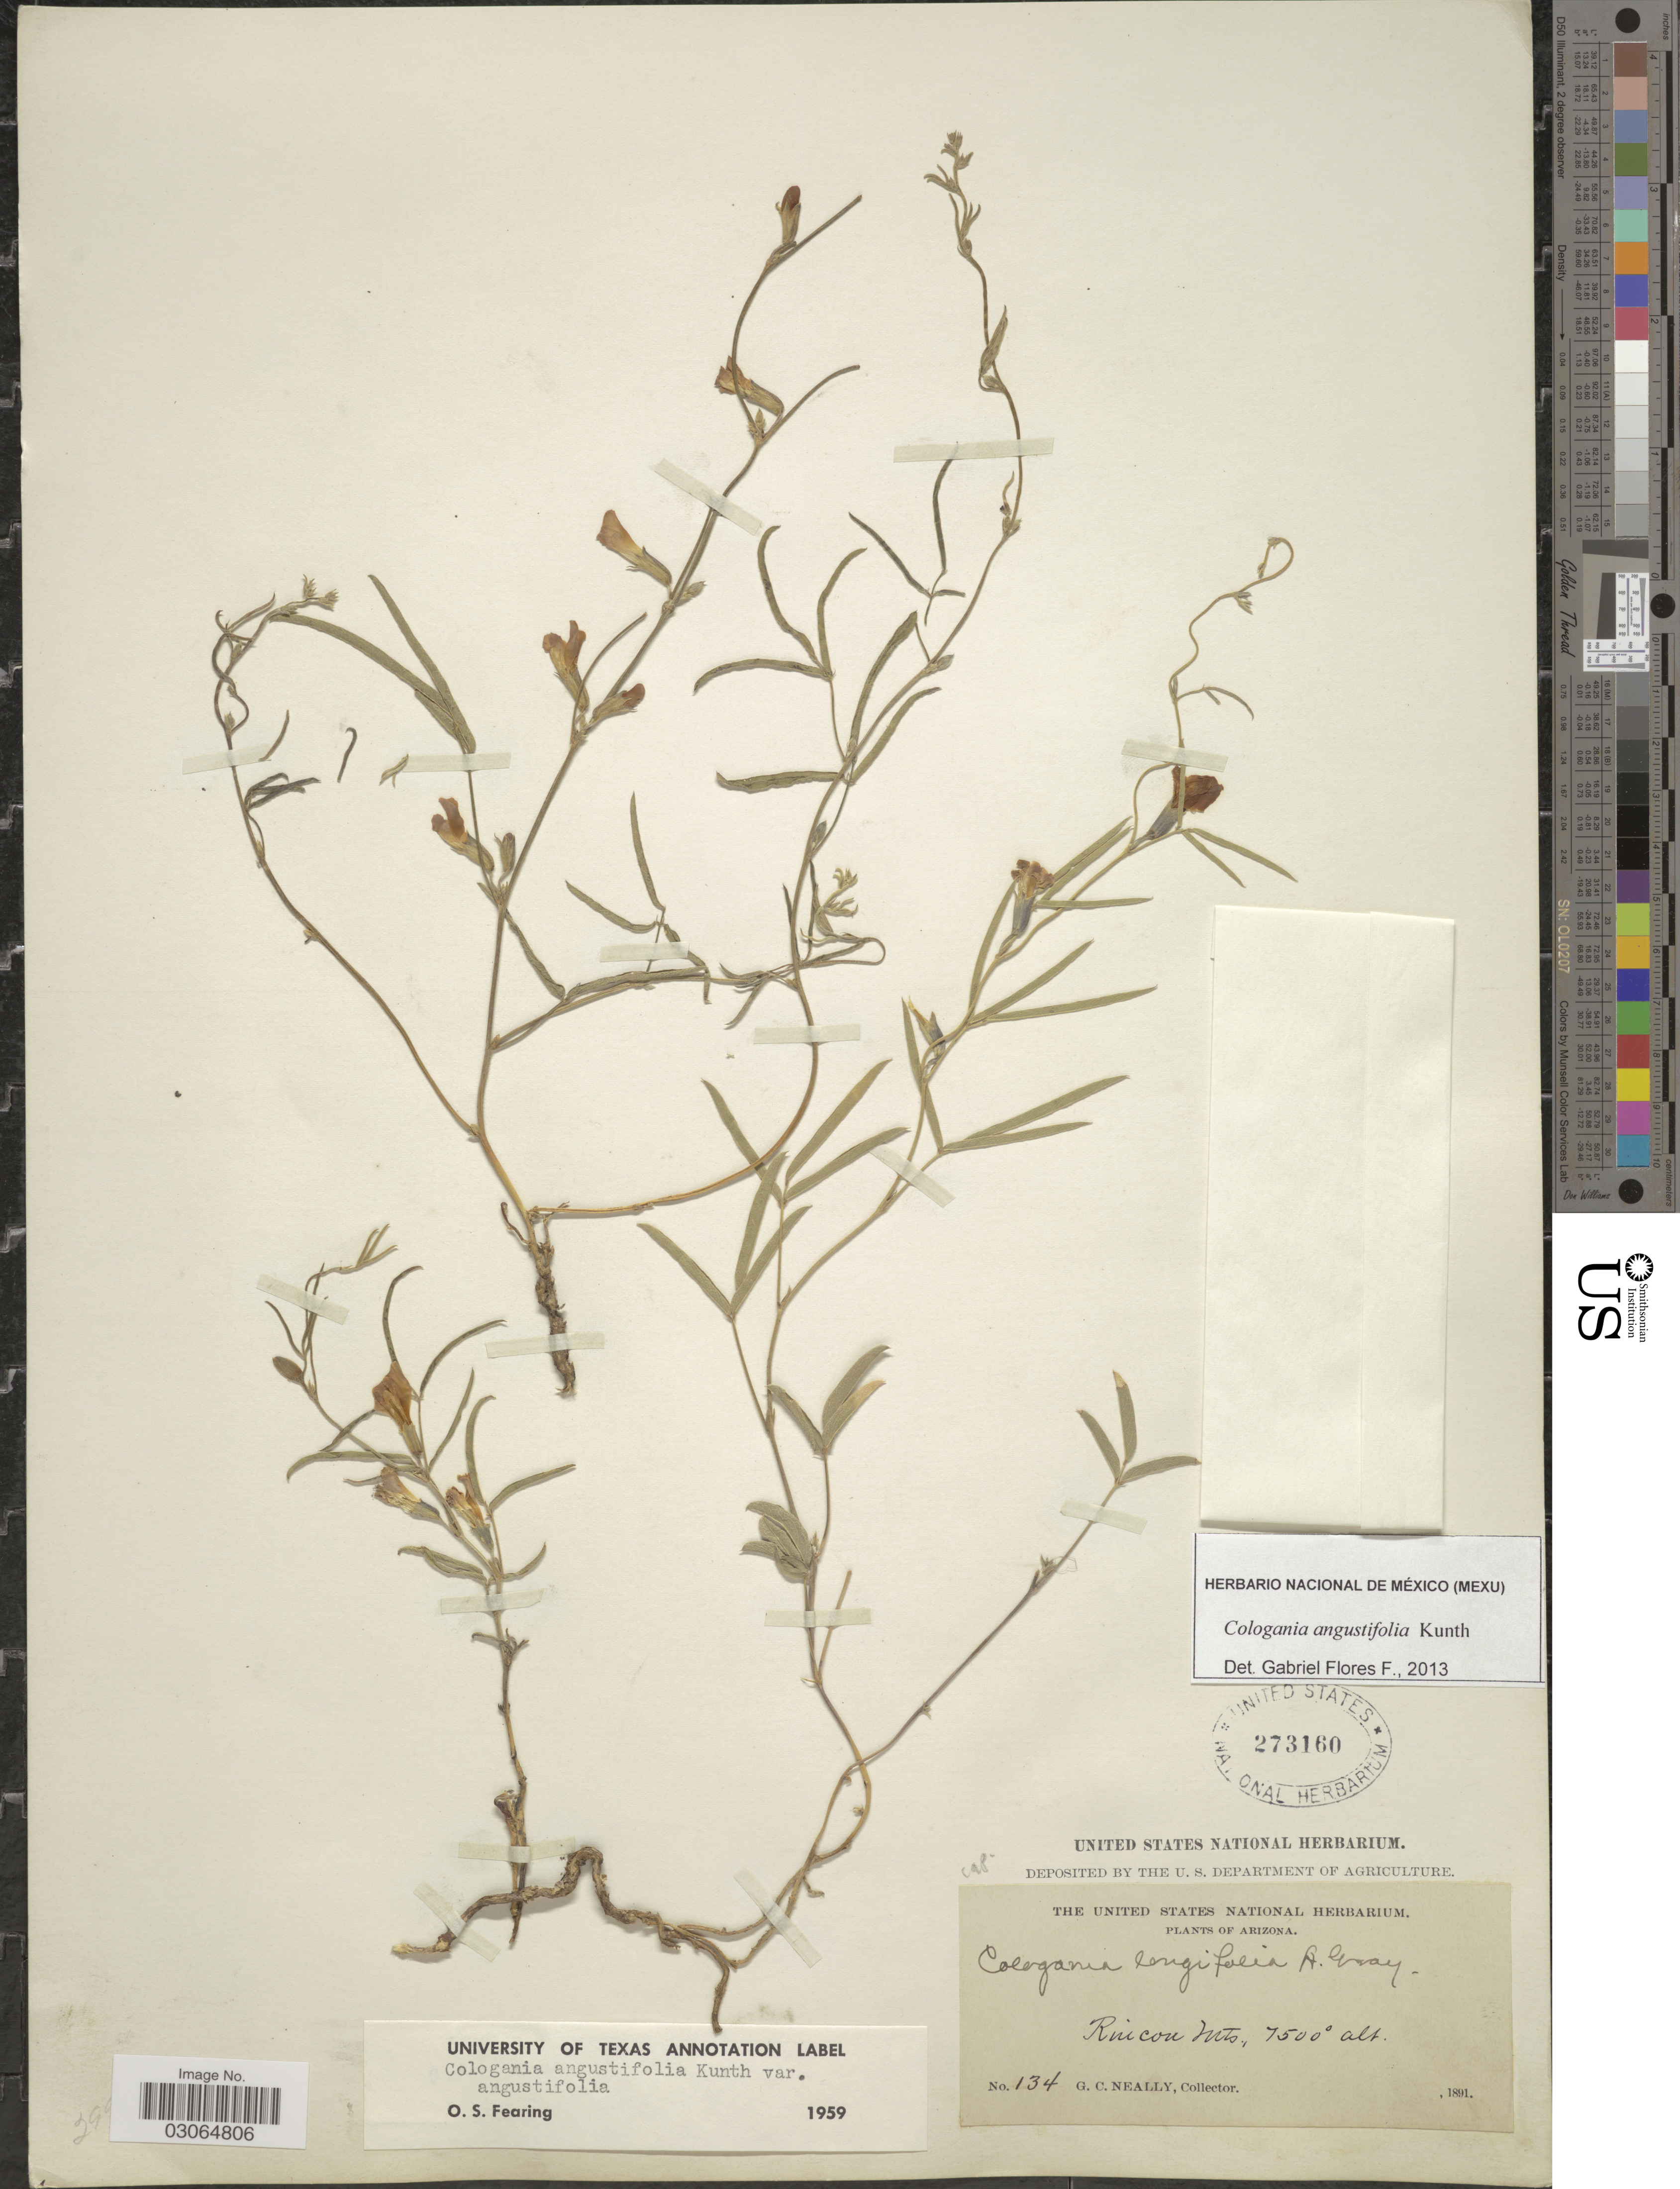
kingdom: Plantae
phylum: Tracheophyta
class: Magnoliopsida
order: Fabales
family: Fabaceae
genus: Cologania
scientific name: Cologania angustifolia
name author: Kunth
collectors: G. Neally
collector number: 134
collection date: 1891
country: United States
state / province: Arizona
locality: Rincon Mts.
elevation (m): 2286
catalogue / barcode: US 273160